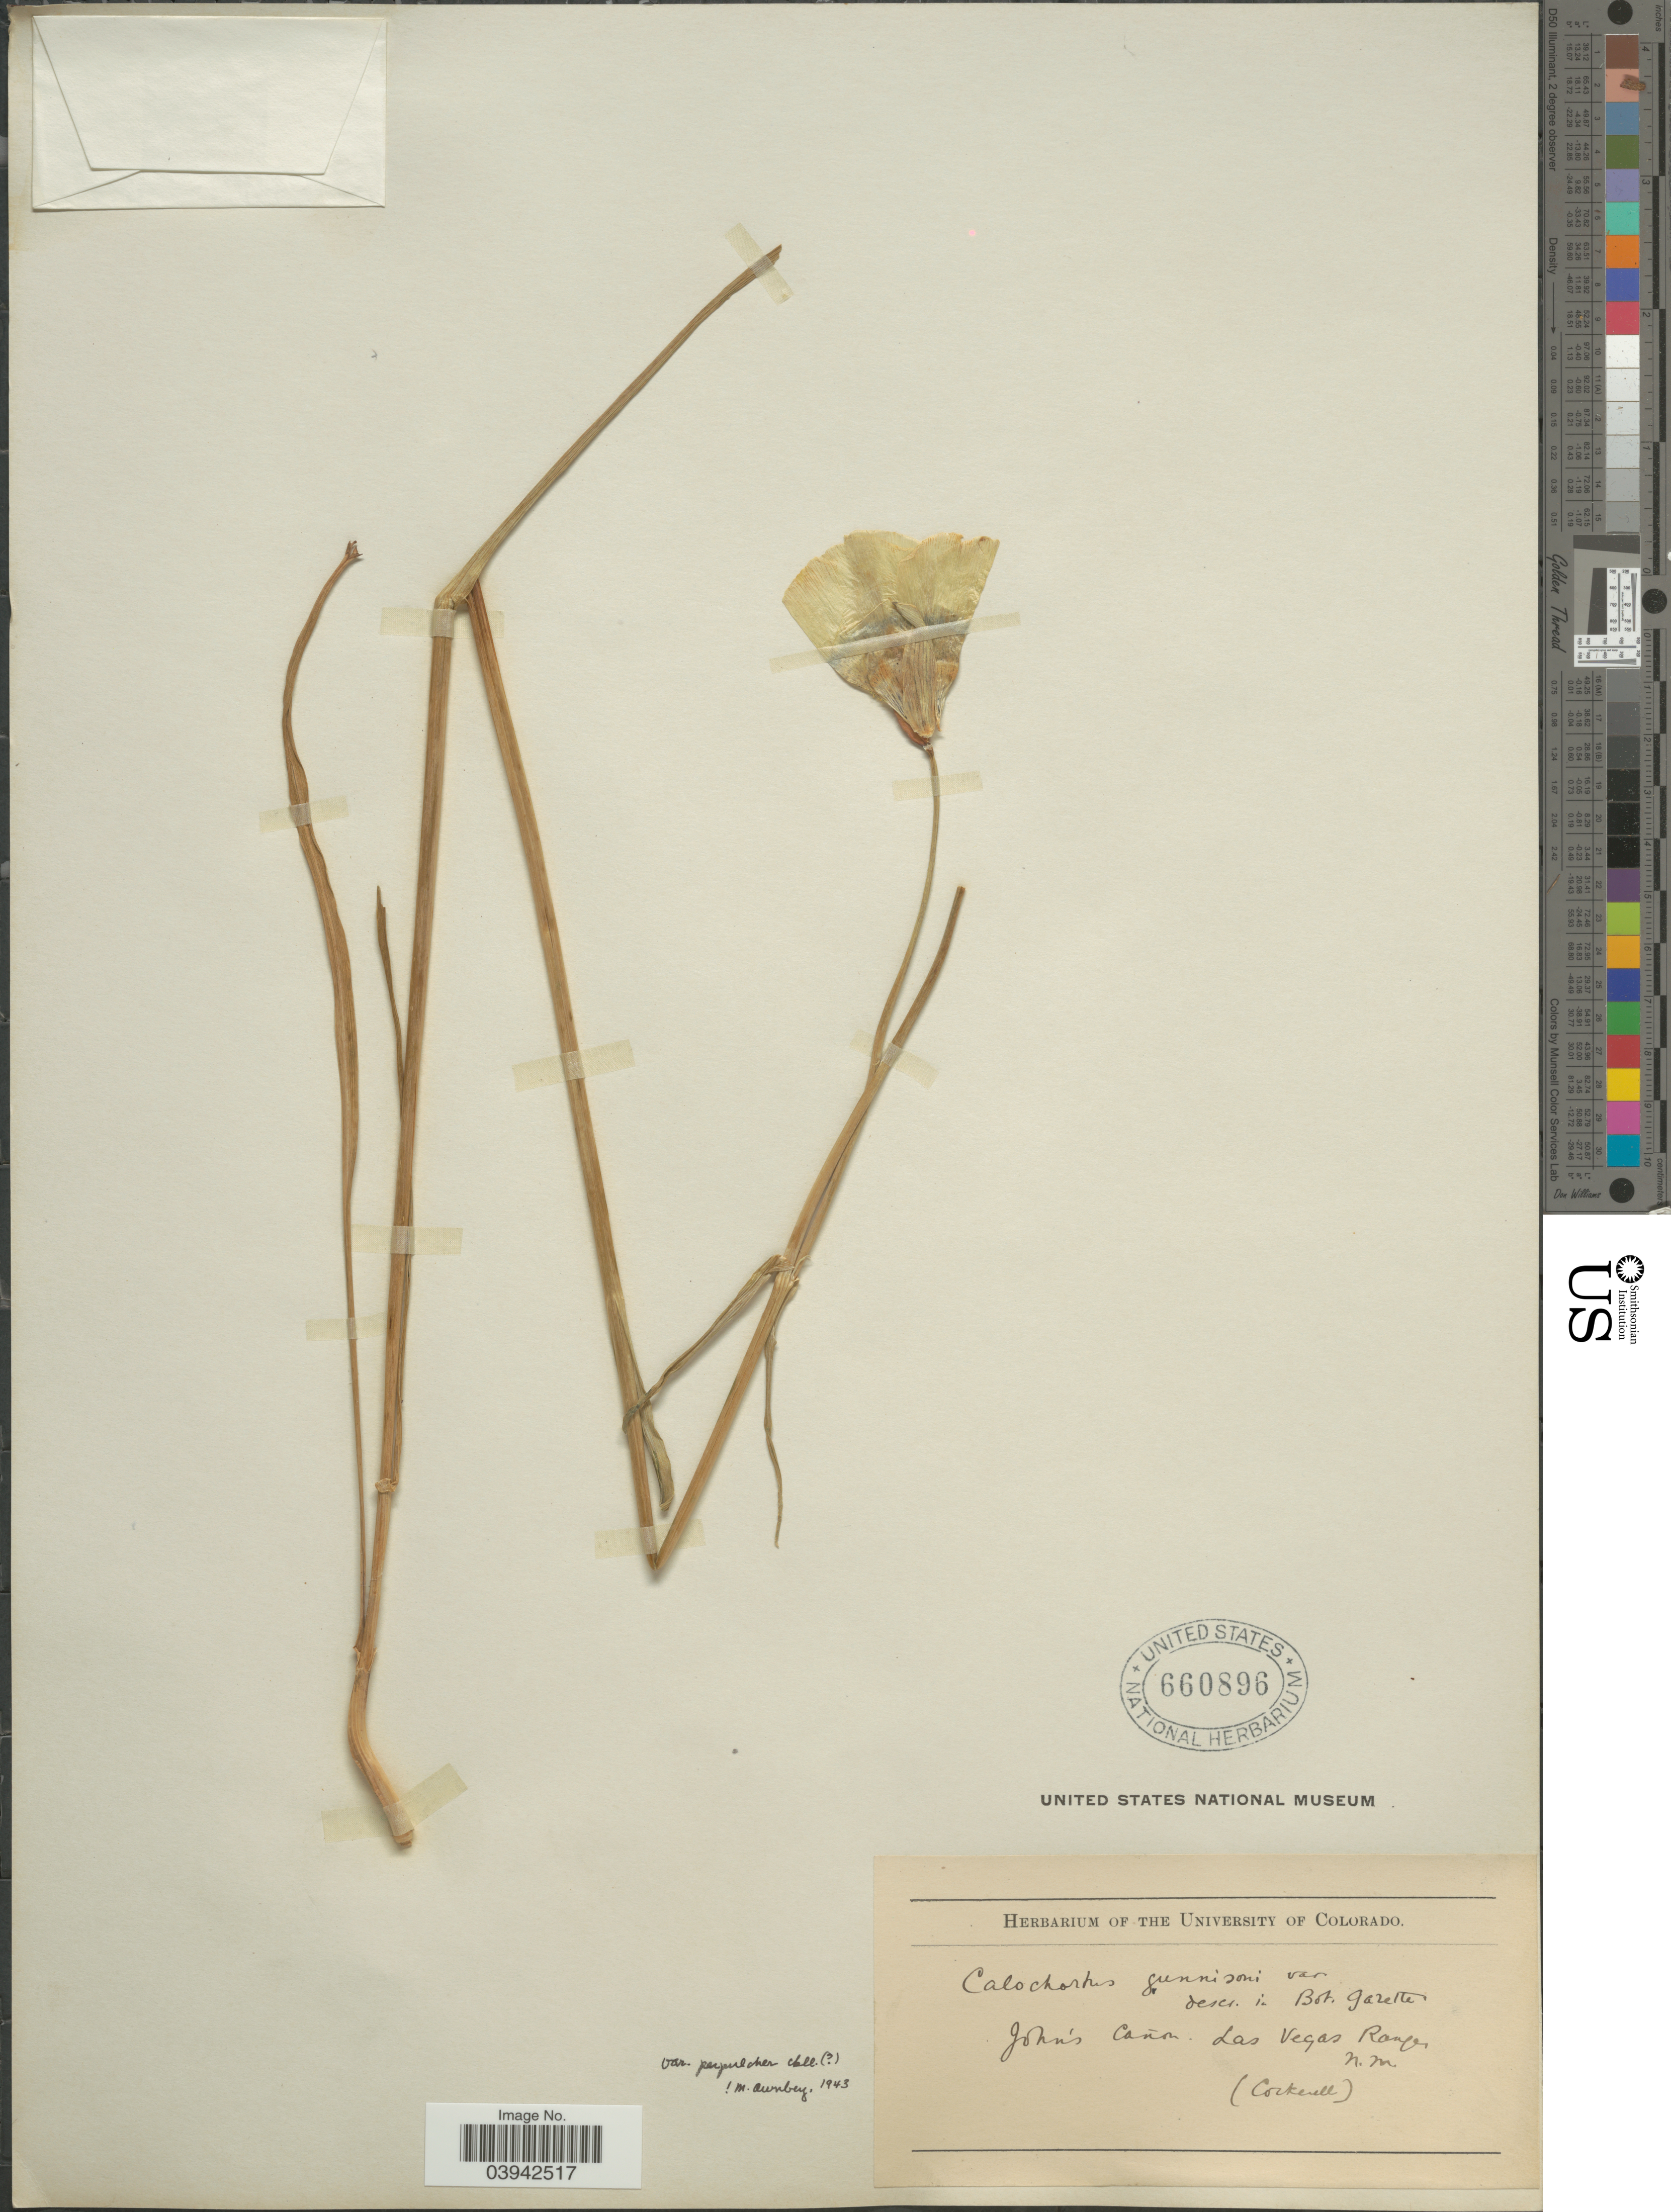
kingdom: Plantae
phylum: Tracheophyta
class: Liliopsida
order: Liliales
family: Liliaceae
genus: Calochortus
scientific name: Calochortus gunnisonii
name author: S. Watson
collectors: Cockerell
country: United States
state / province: New Mexico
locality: John's Cañon. Las Vegas Range.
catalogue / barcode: US 660896